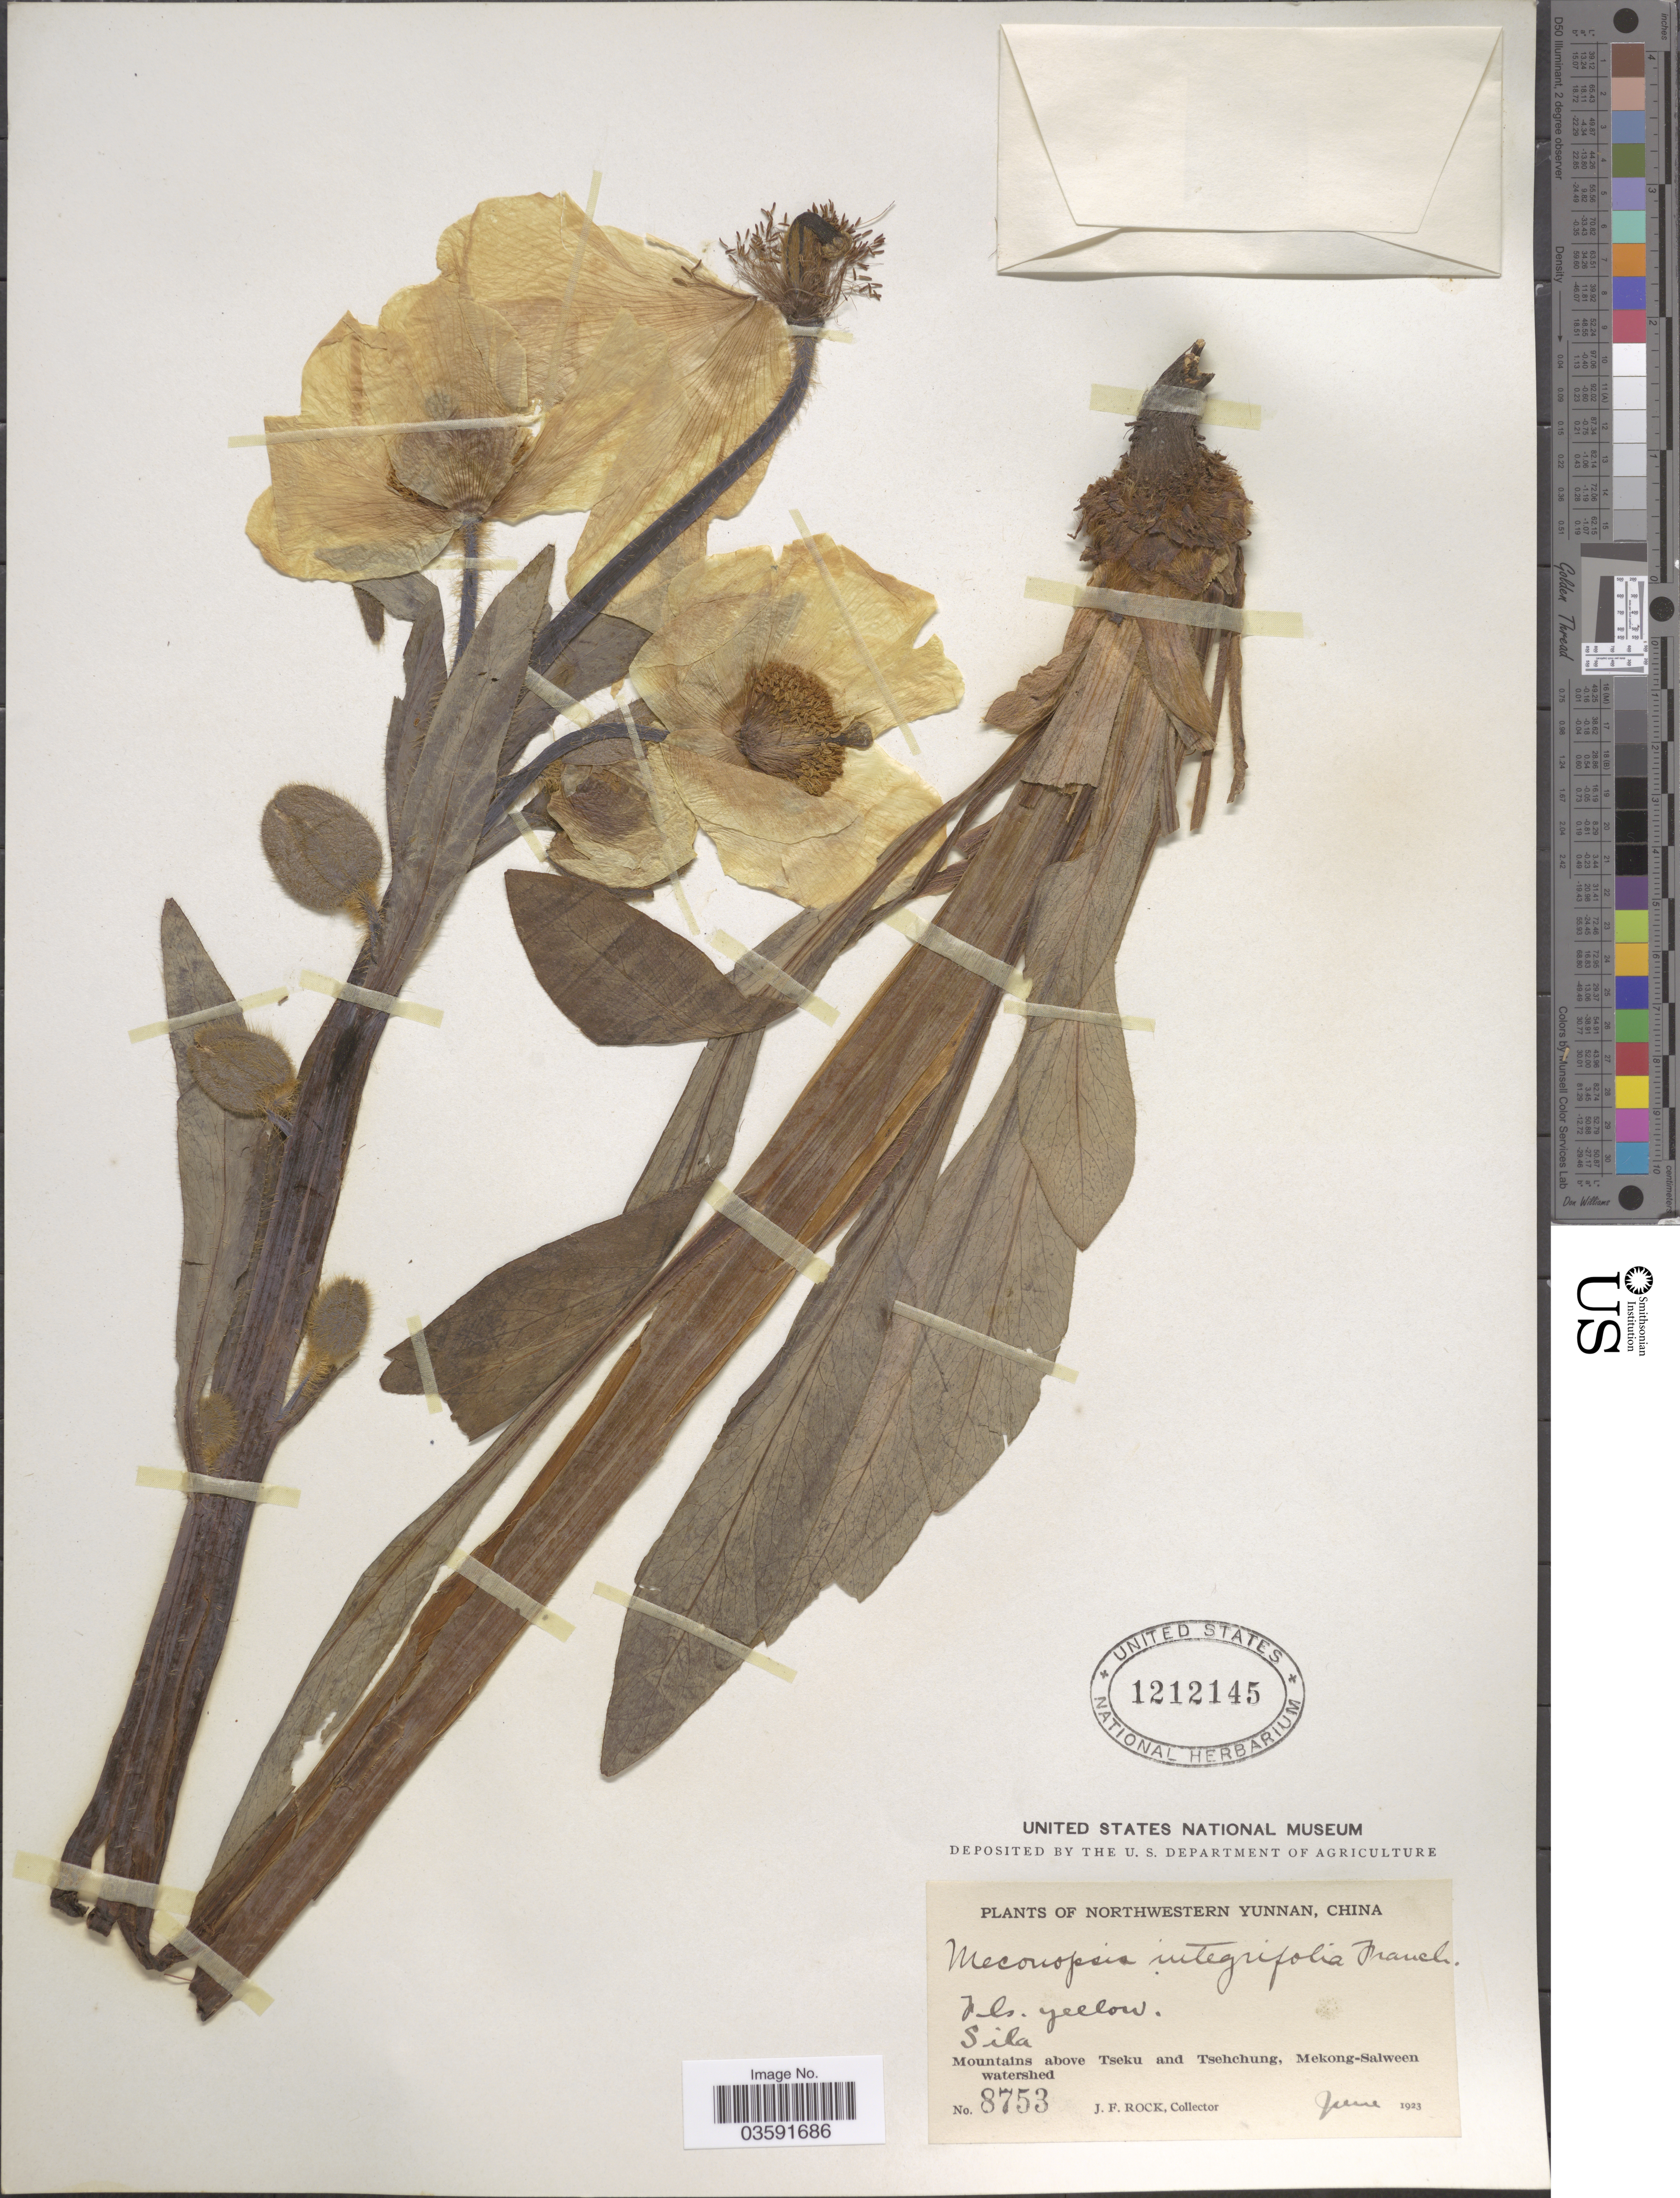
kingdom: Plantae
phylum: Tracheophyta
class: Magnoliopsida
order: Ranunculales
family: Papaveraceae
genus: Meconopsis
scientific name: Meconopsis integrifolia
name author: (Maxim.) Franch.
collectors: J. Rock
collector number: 8753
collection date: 1923-06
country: China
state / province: Yunnan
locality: Northwestern Yunnan. Sila. Mountains above Tseku and Tsehchung, Mekong-Salween watershed.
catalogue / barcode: US 1212145